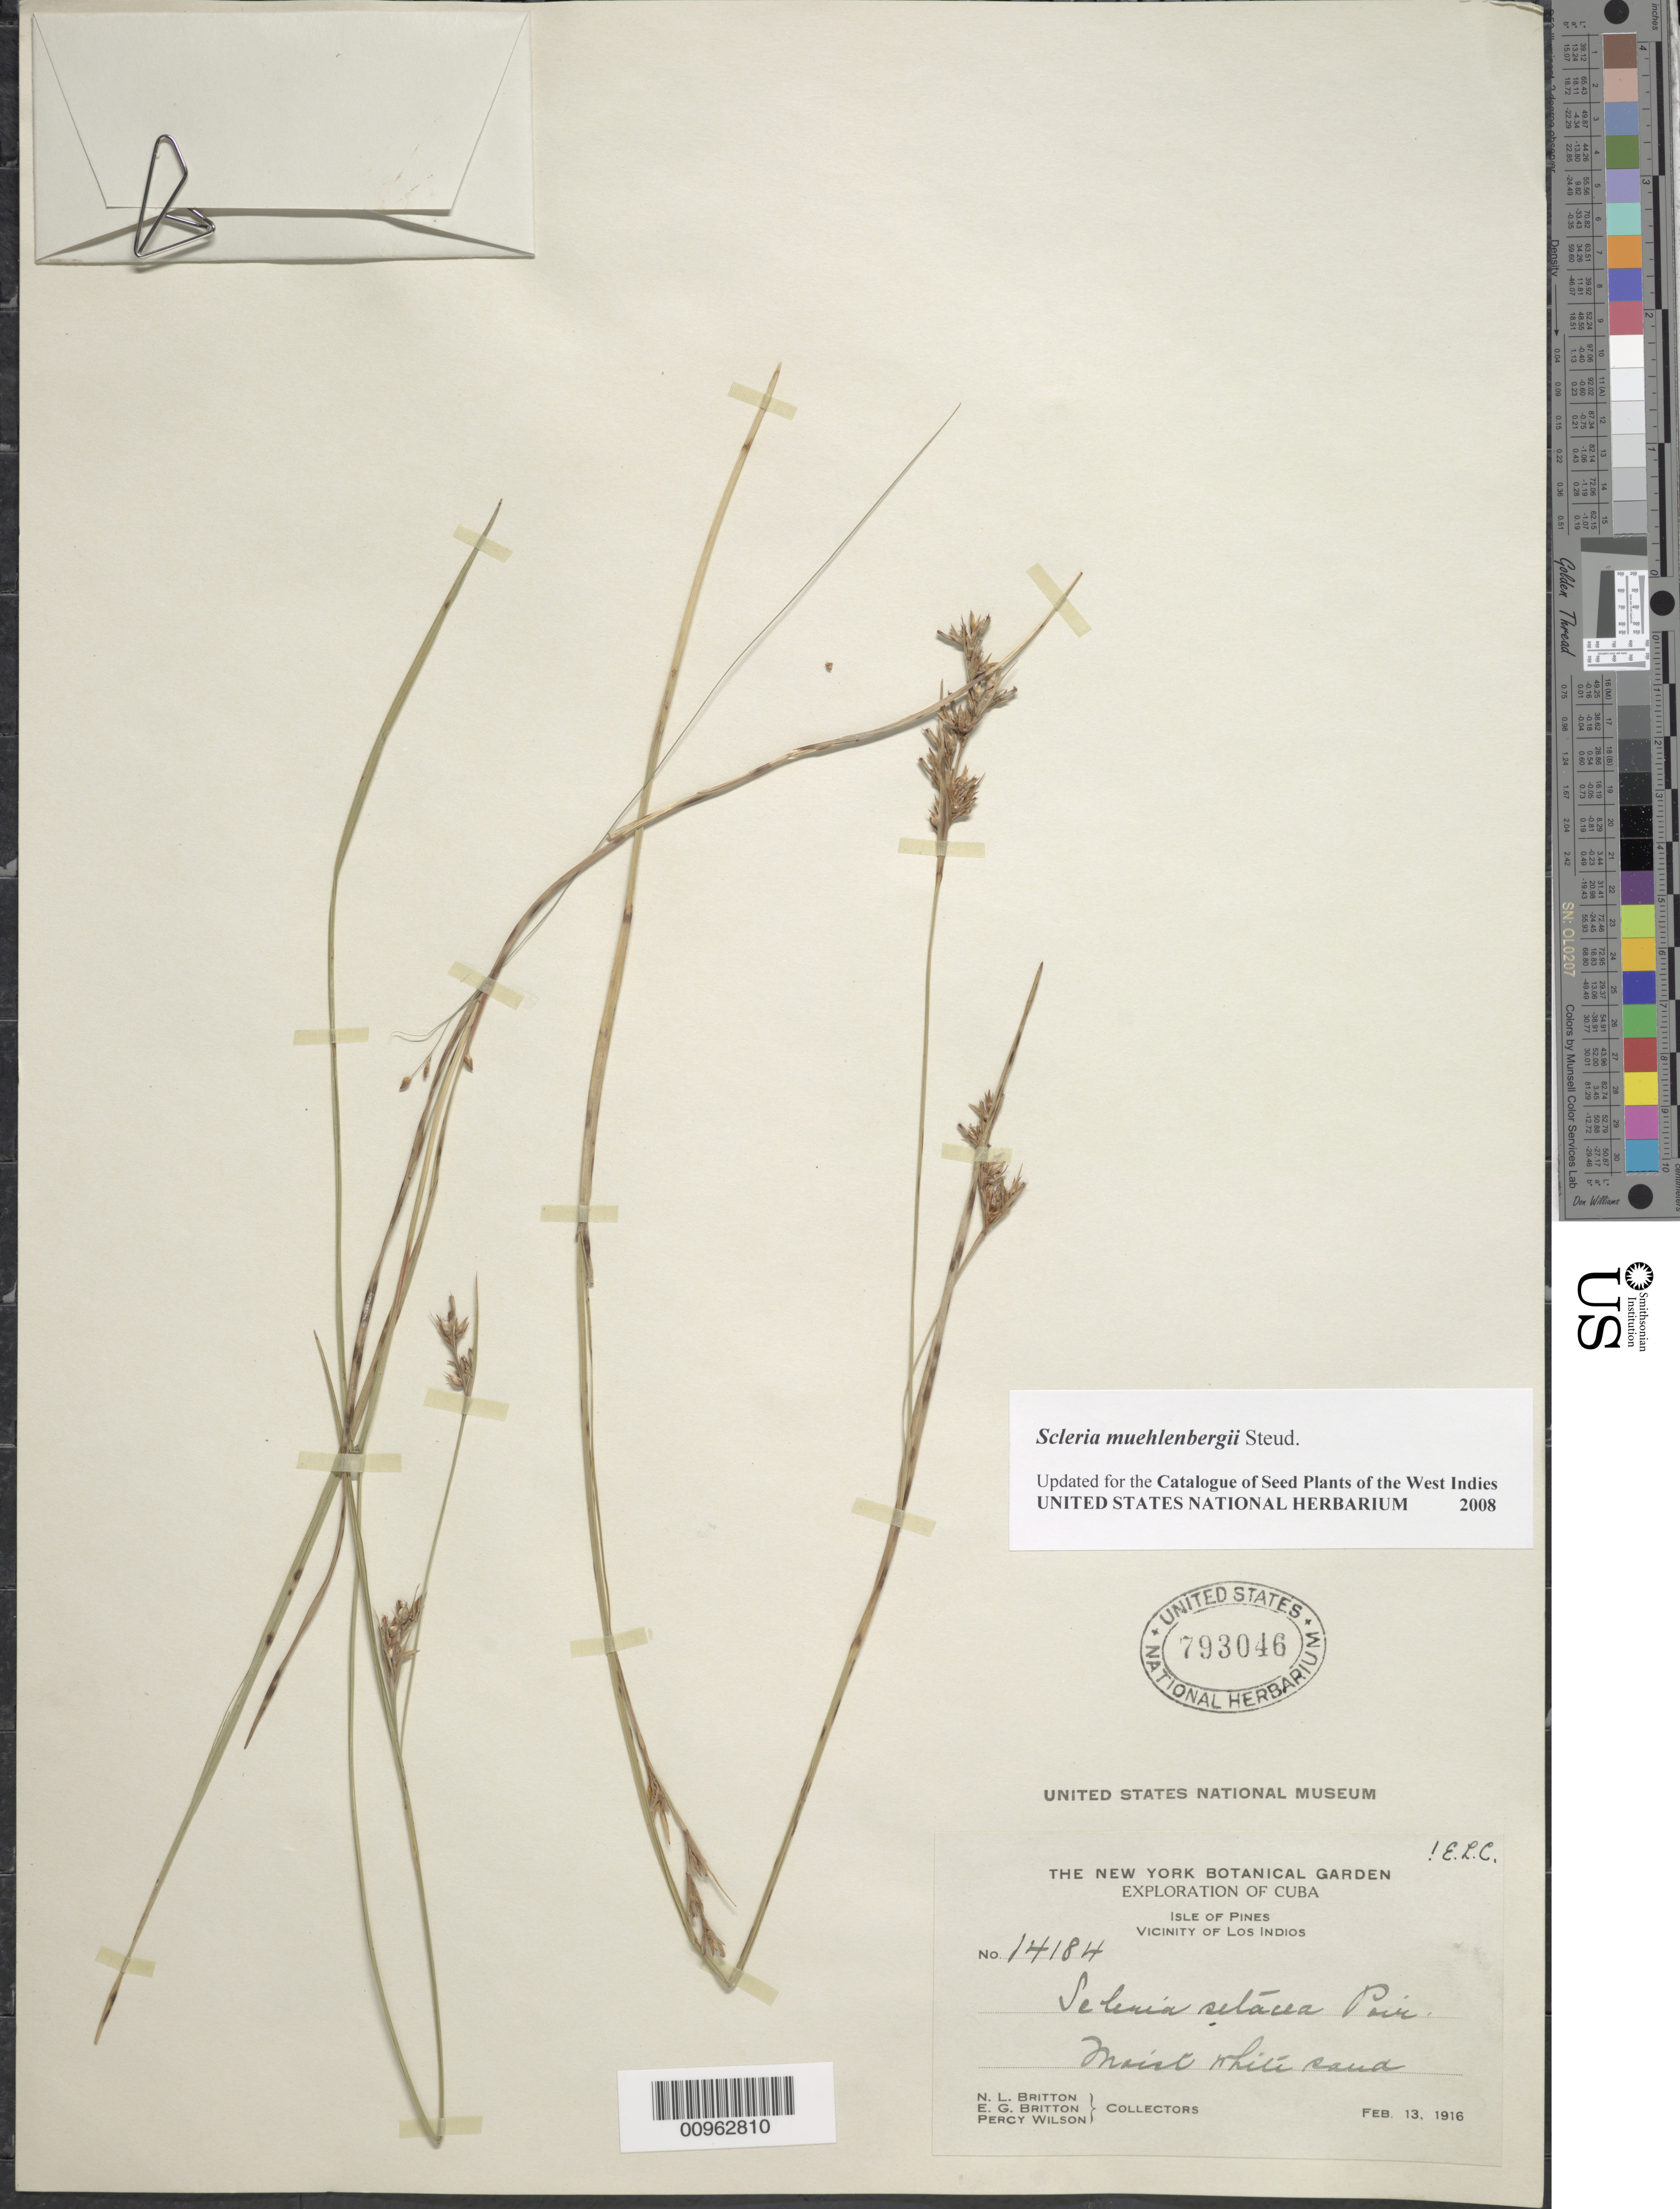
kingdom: Plantae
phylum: Tracheophyta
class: Liliopsida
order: Poales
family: Cyperaceae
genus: Scleria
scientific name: Scleria muehlenbergii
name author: Steud.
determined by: Strong, M. T., (US), Smithsonian Institution - National Museum of Natural History (UNITED STATES)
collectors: N. Britton, E. G. Britton & P. Wilson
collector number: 14184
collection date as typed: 13 Feb 1916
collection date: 1916-02-13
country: Cuba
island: Isla de la Juventud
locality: Vicinity of Los Indios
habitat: Moist white sand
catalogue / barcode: US 793046